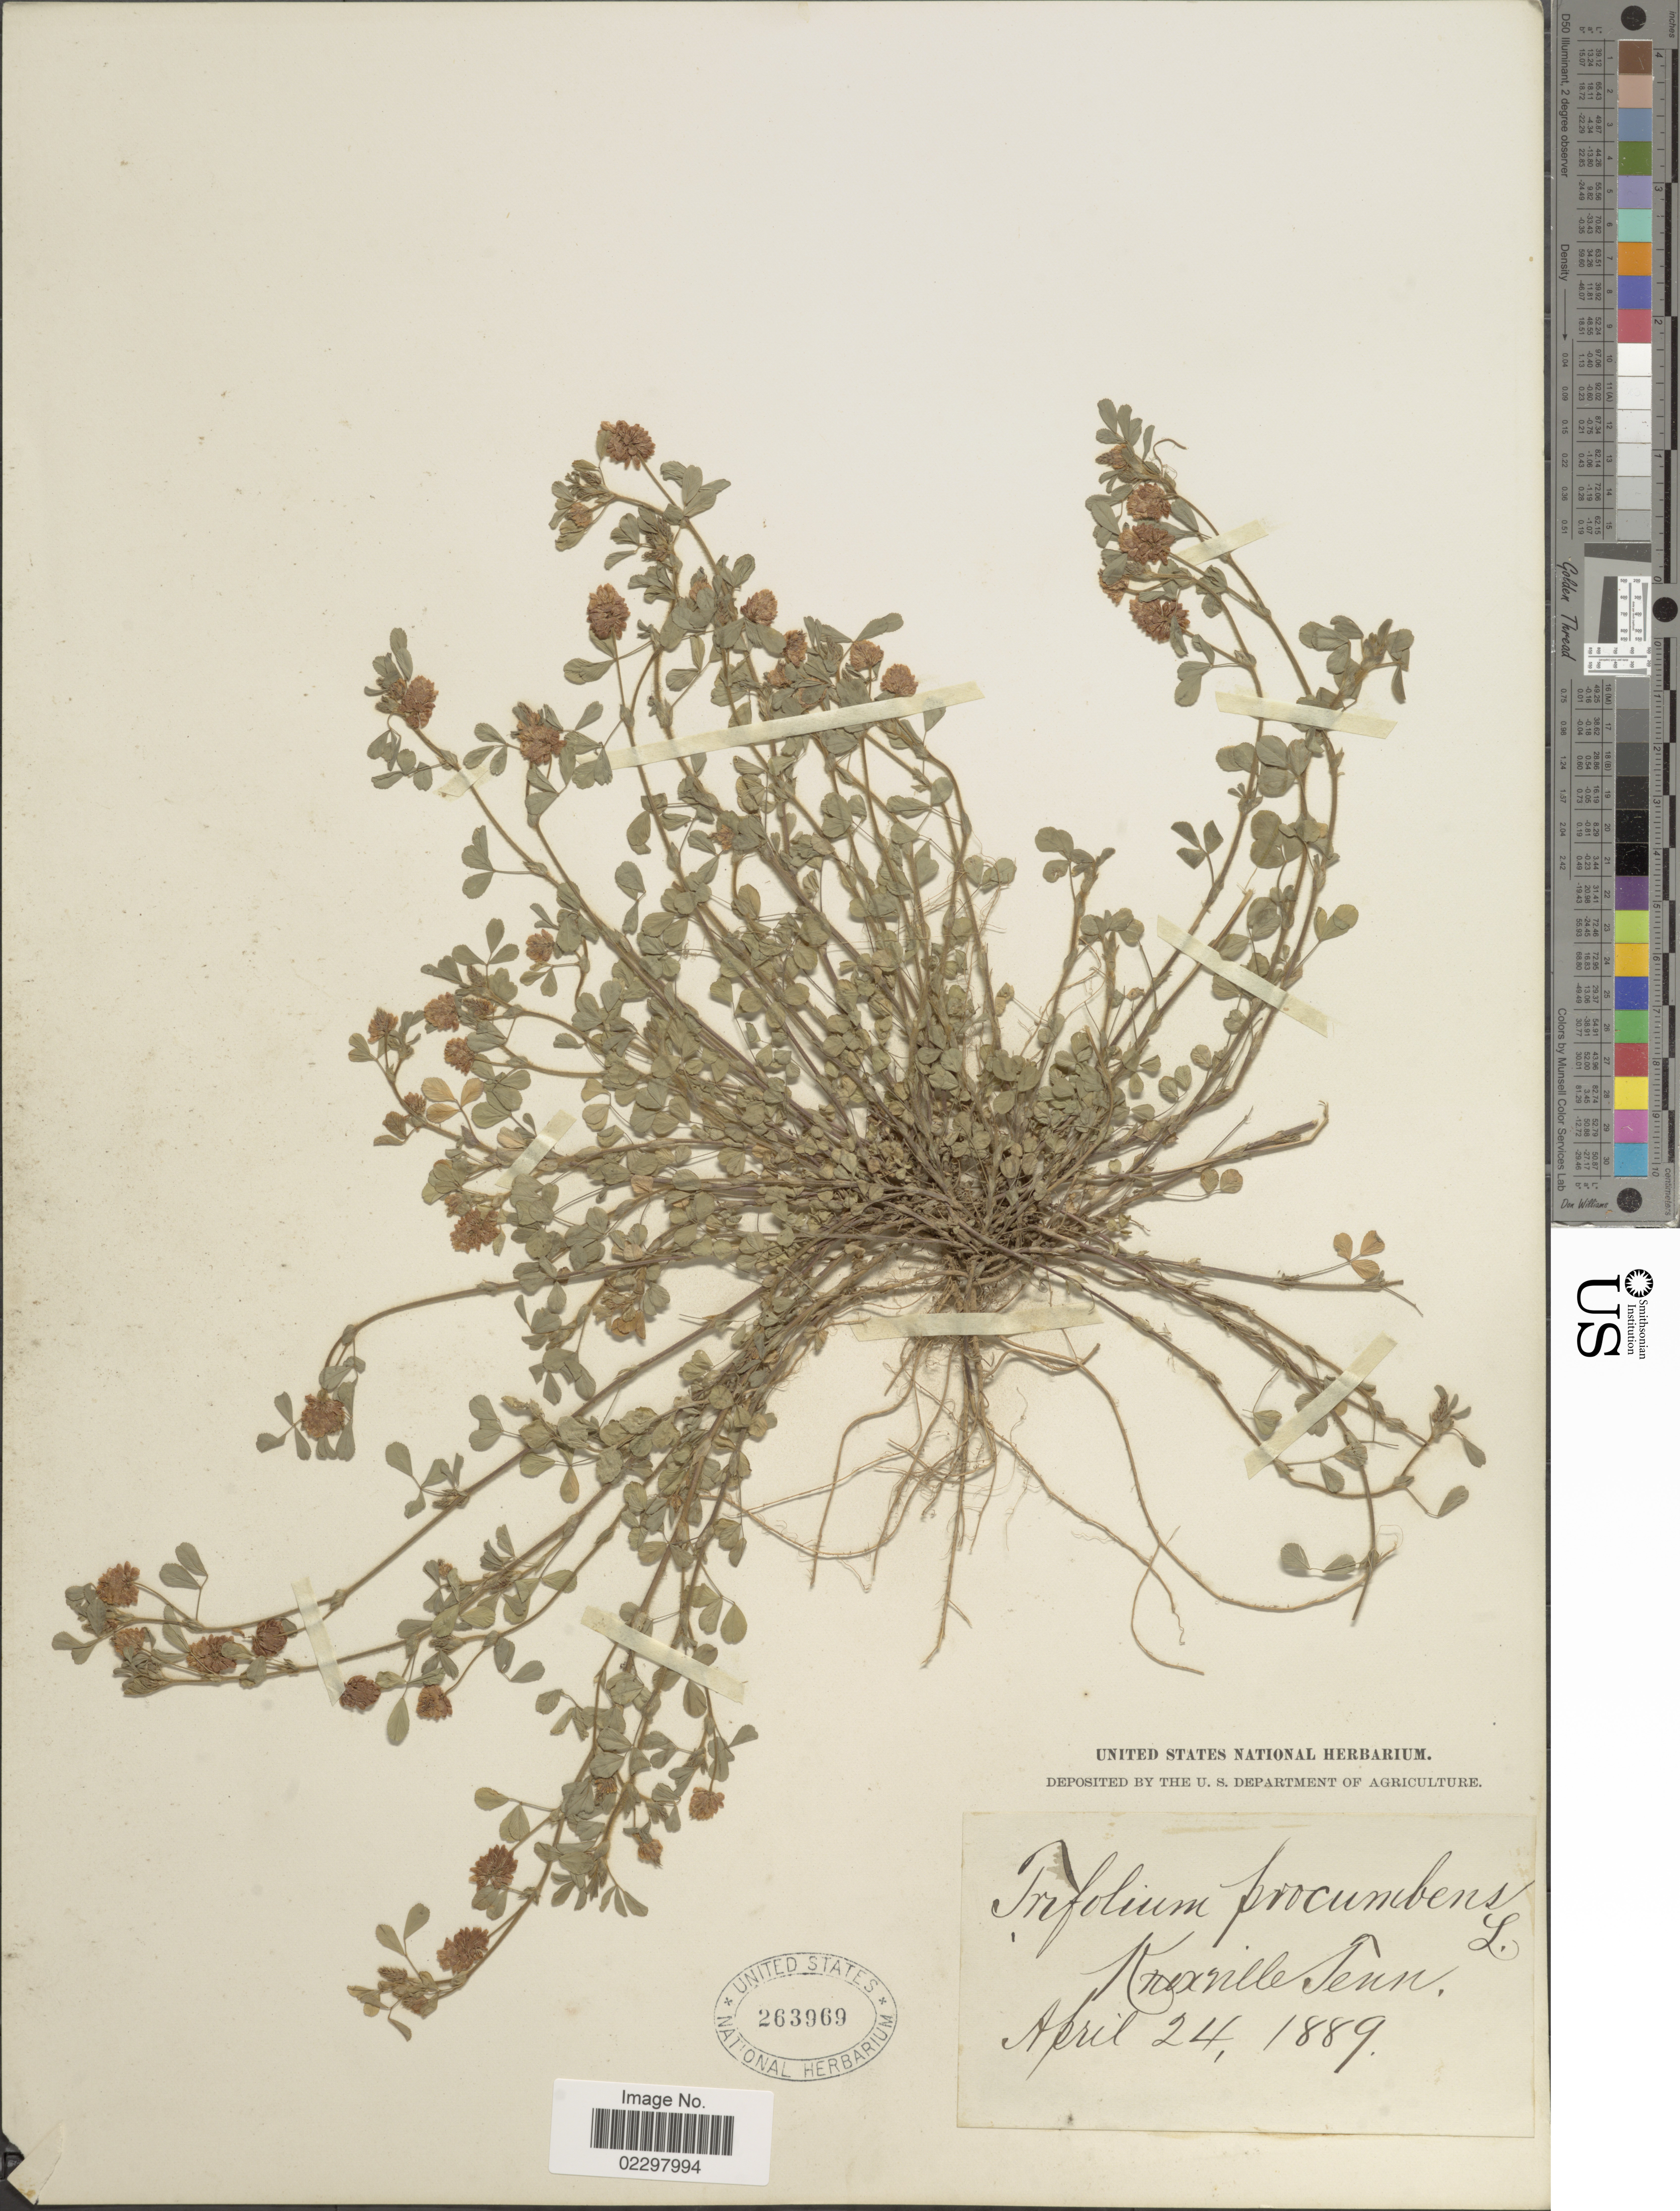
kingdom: Plantae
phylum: Tracheophyta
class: Magnoliopsida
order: Fabales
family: Fabaceae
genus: Trifolium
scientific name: Trifolium procumbens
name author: L.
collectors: ex herb. United States National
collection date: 1889-04-24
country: United States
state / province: Tennessee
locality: Knixville.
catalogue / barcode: US 263969